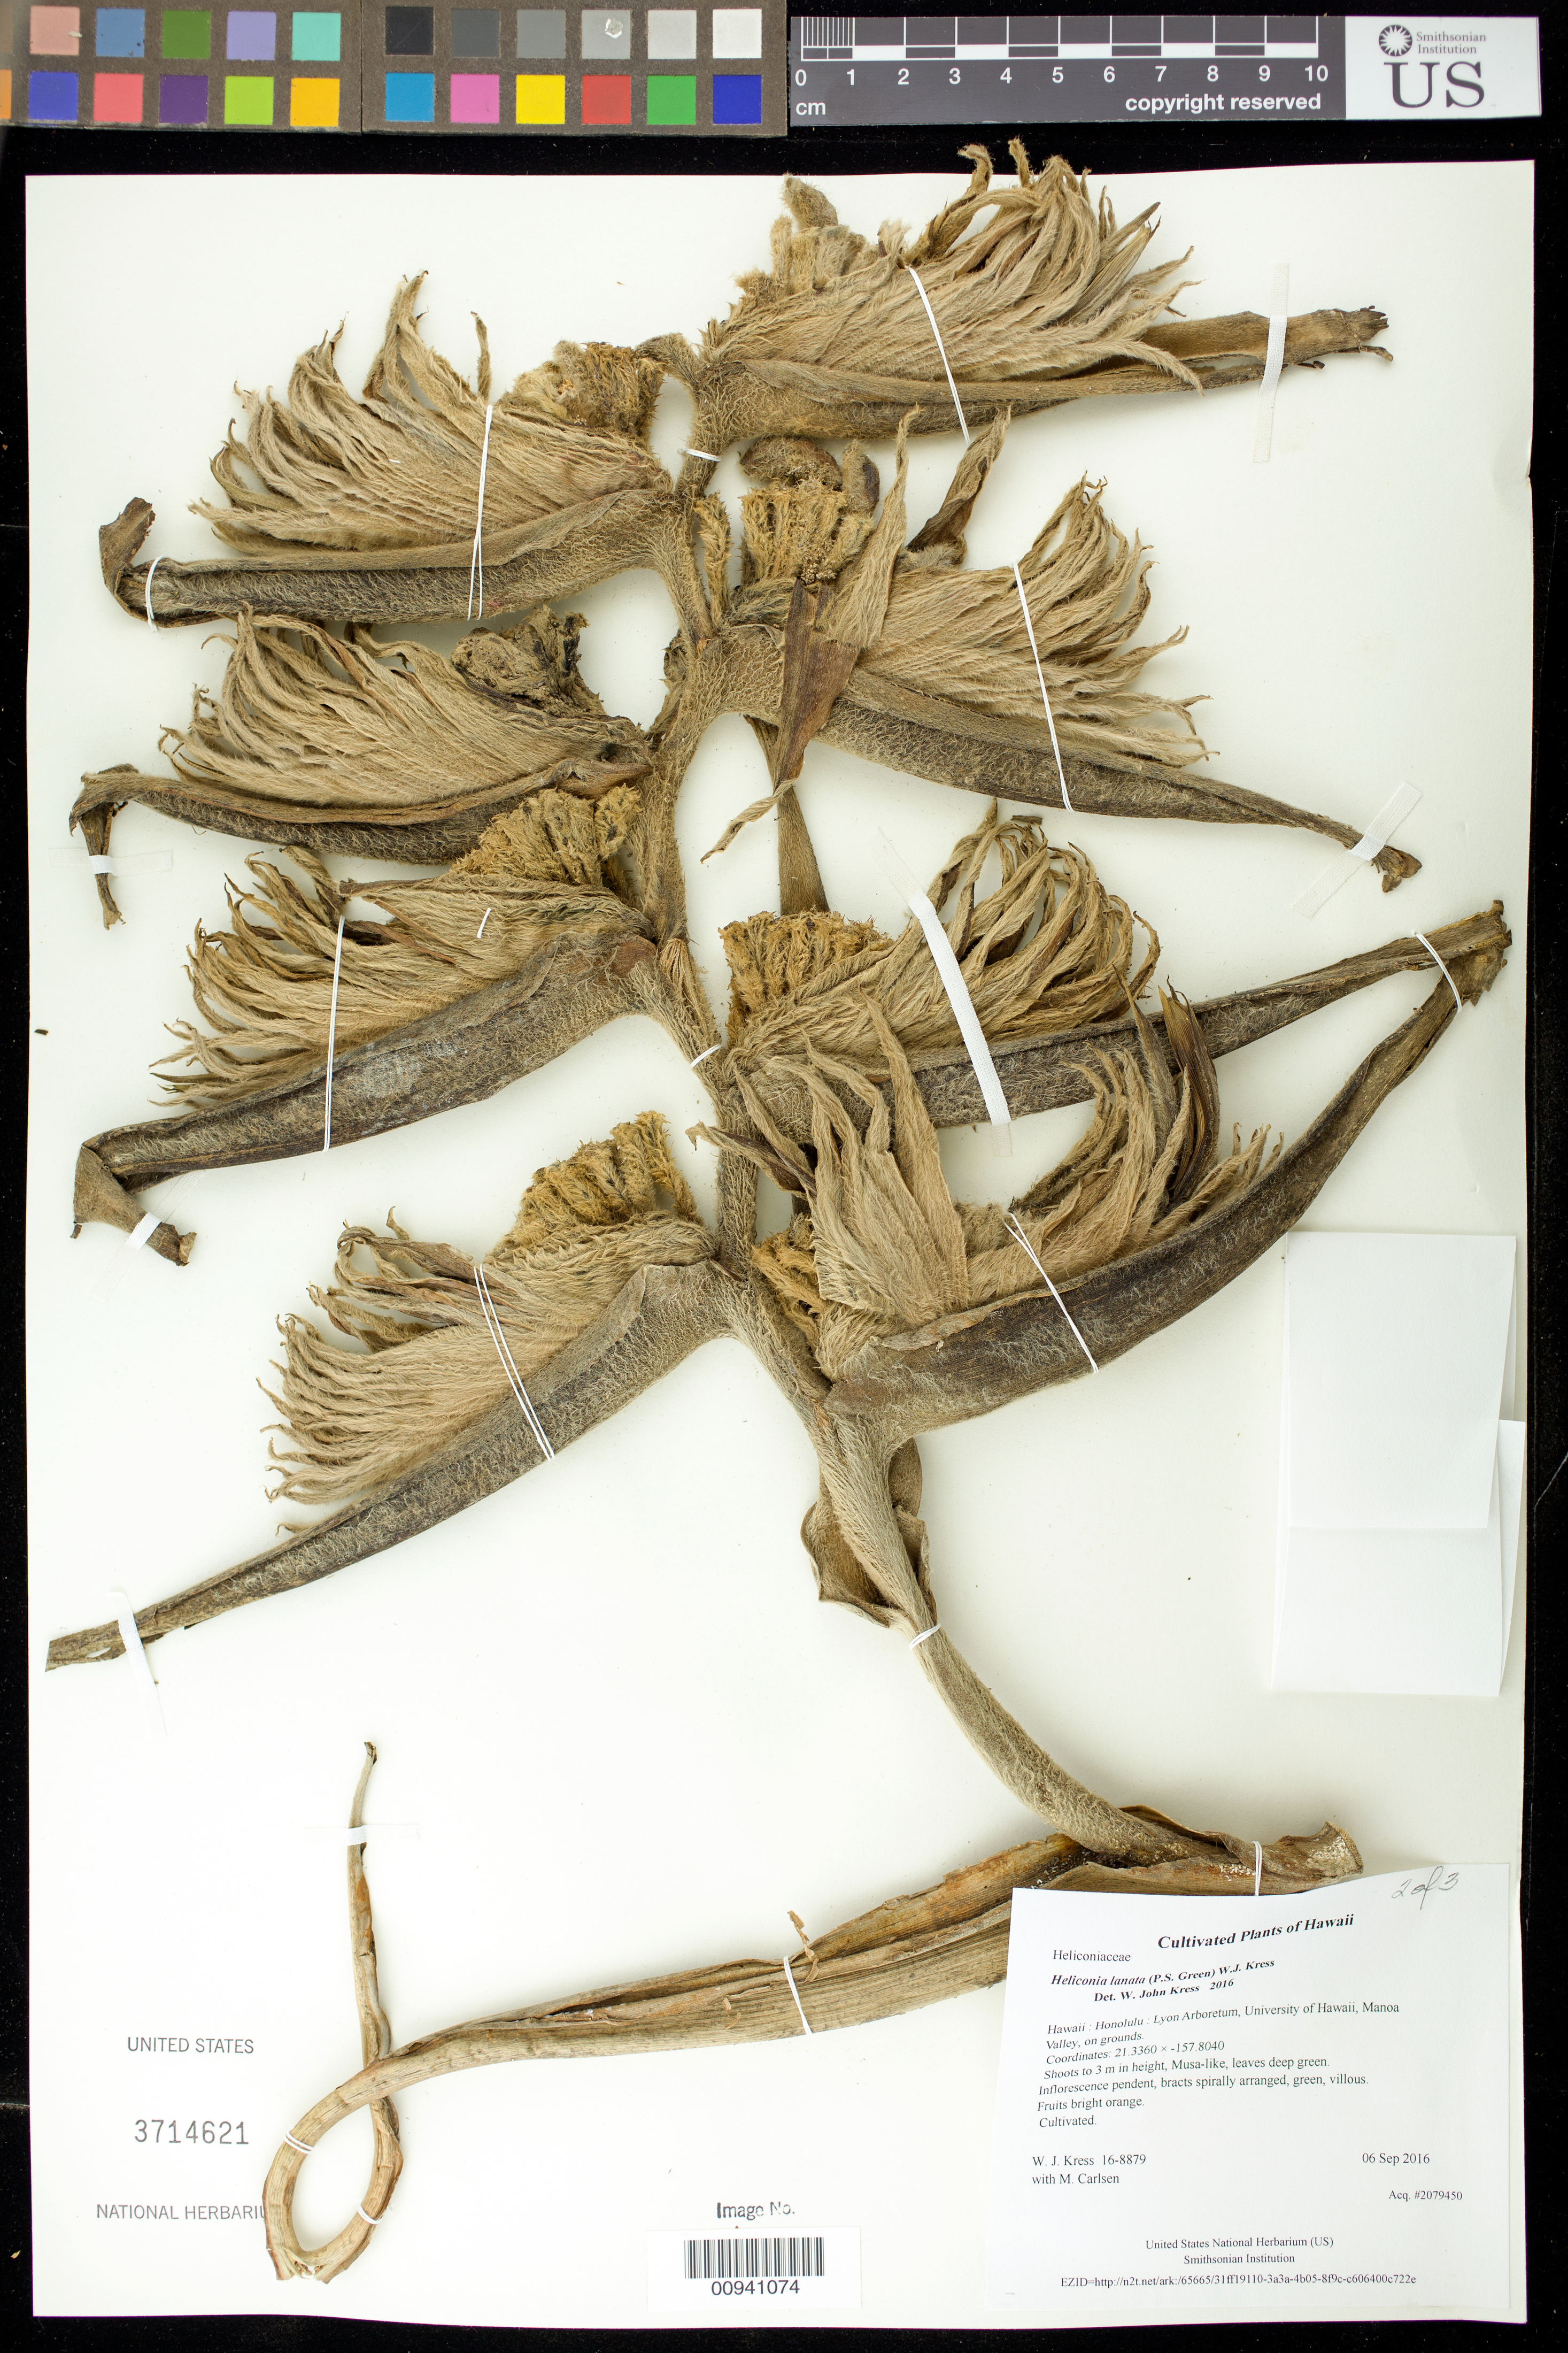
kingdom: Plantae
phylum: Tracheophyta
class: Liliopsida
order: Zingiberales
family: Heliconiaceae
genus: Heliconia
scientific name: Heliconia lanata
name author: (P.S. Green) W.J. Kress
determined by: Kress, W. J., (US), Smithsonian Institution - National Museum of Natural History (UNITED STATES)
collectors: W. J. Kress & M. M. Carlsen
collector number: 16-8879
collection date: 2016-09-06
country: United States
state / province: Hawaii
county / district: Honolulu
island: Oahu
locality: Lyon Arboretum, University of Hawaii, Manoa Valley, on grounds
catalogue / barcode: US 3714621